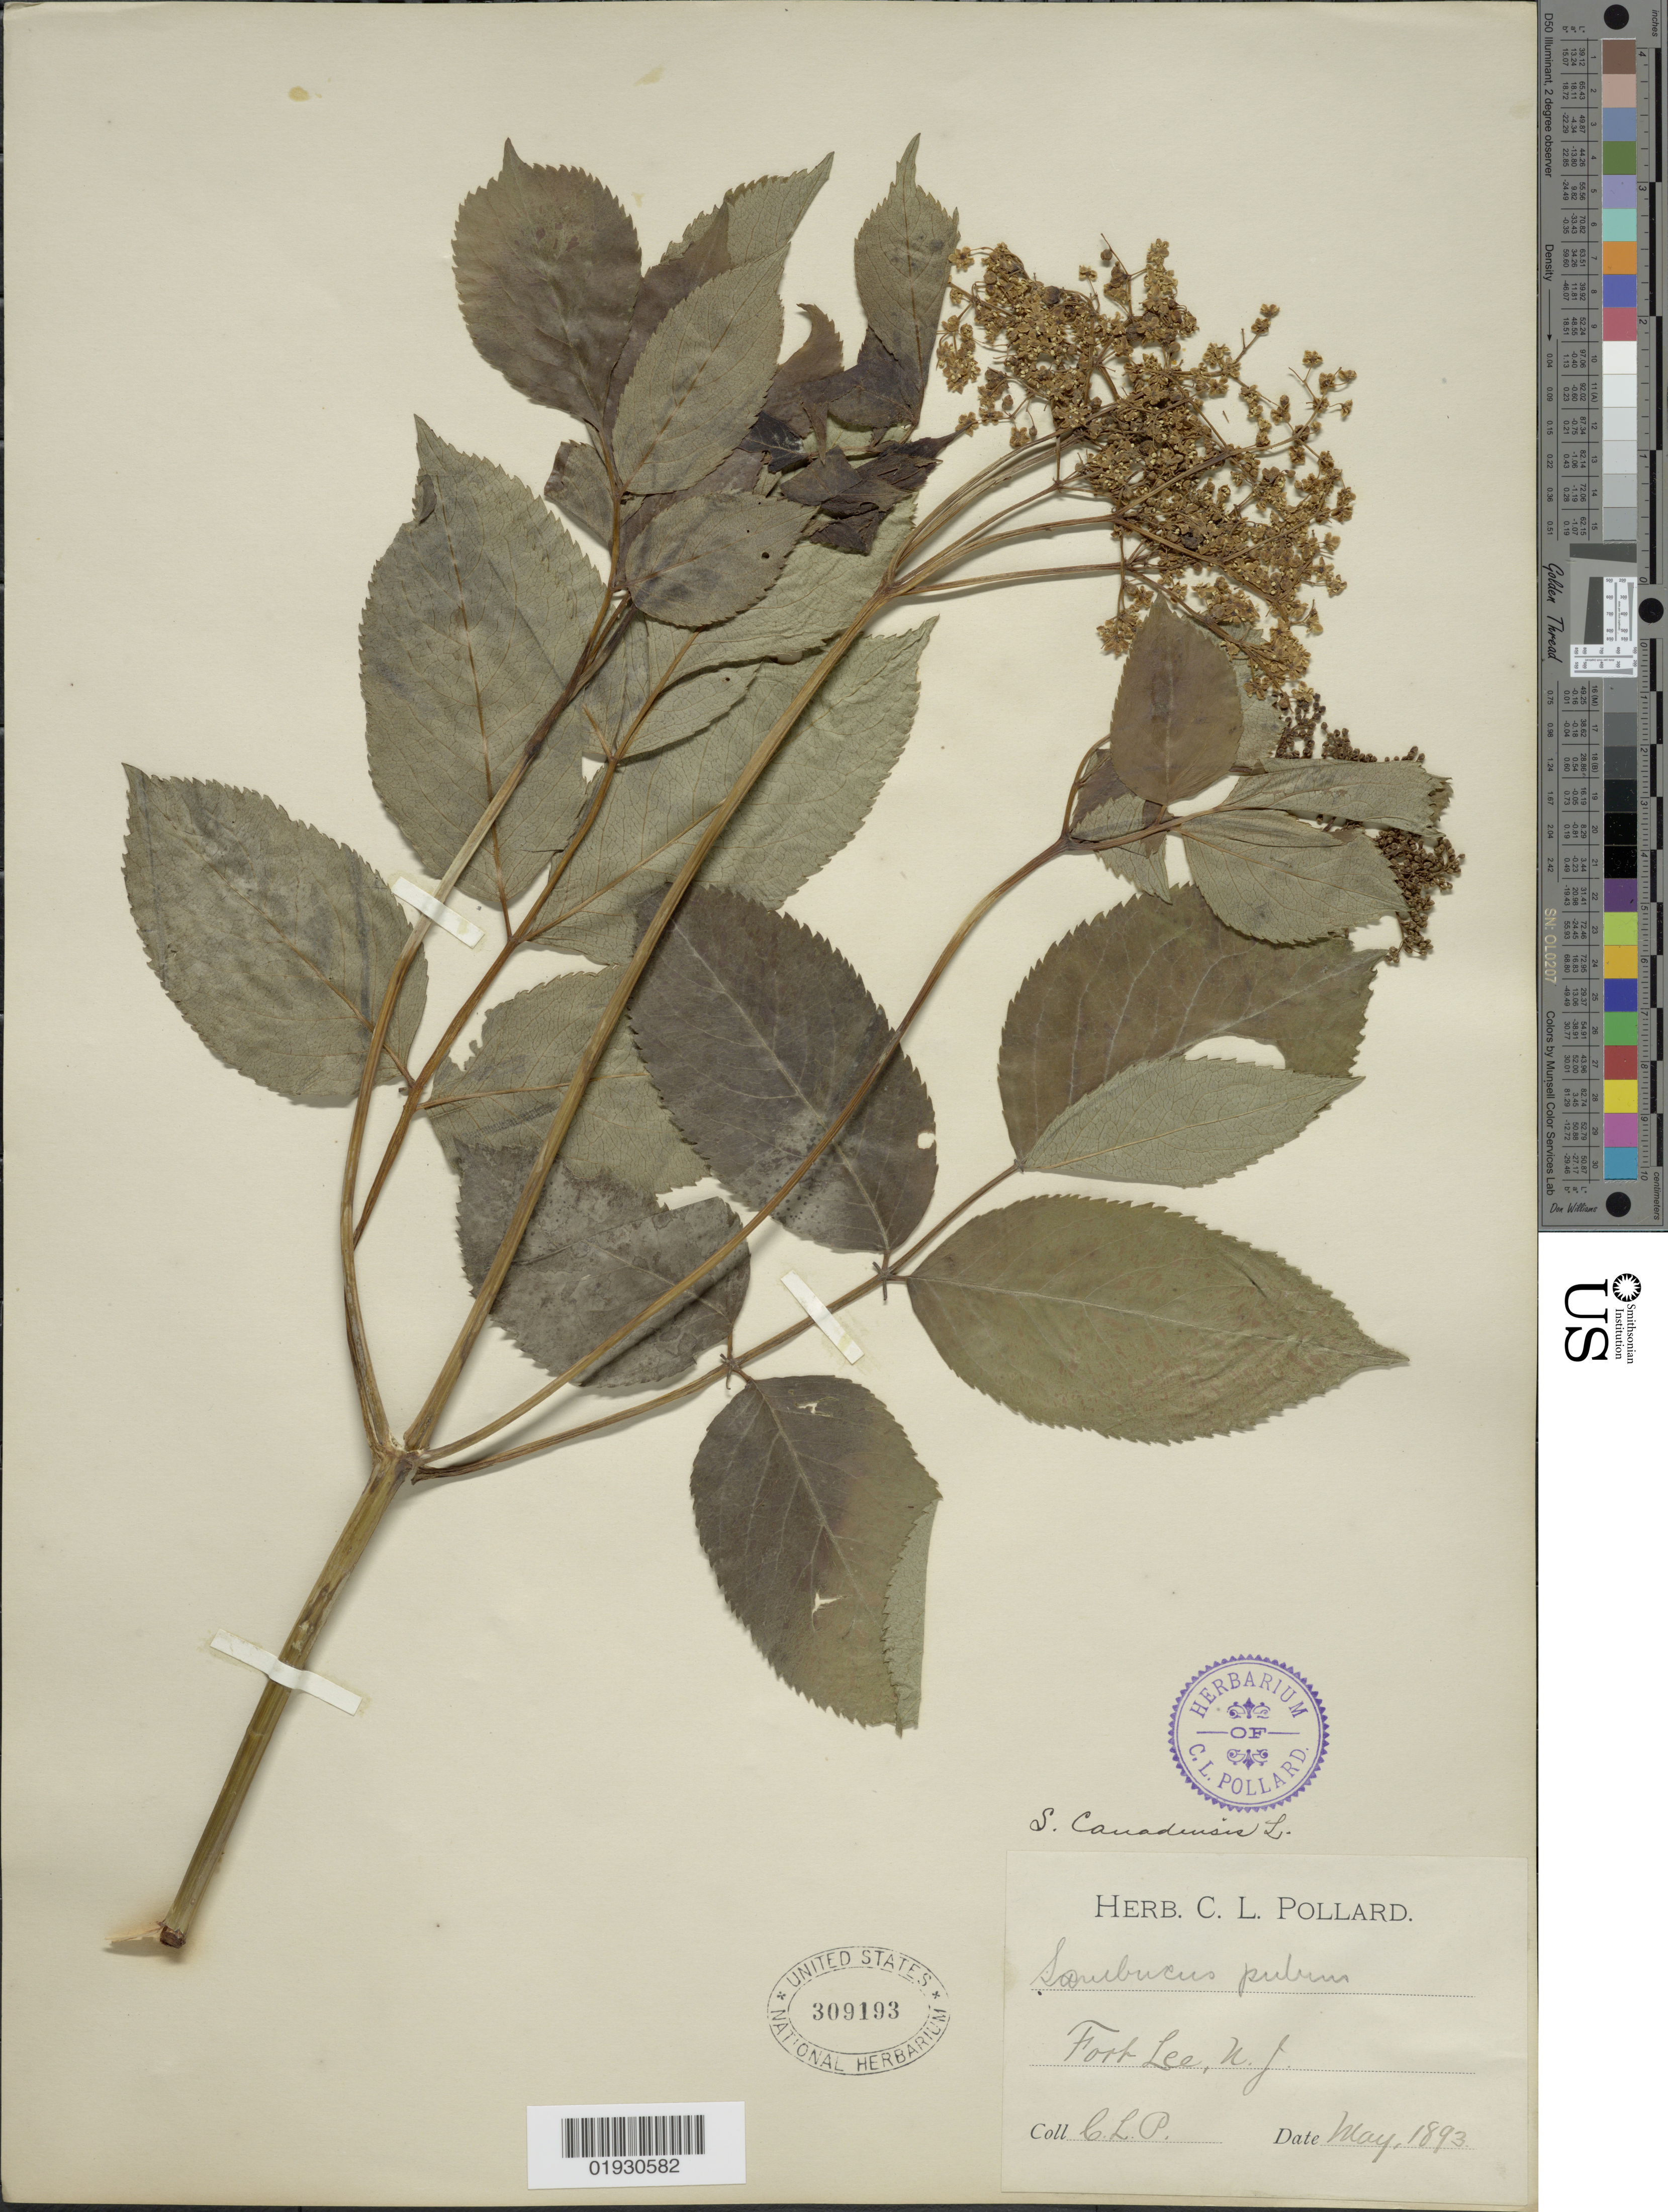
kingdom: Plantae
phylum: Tracheophyta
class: Magnoliopsida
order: Dipsacales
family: Viburnaceae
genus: Sambucus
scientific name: Sambucus canadensis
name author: L.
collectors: C. L. Pollard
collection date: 1893-05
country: United States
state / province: New Jersey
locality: Fort Lee.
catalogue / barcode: US 309193